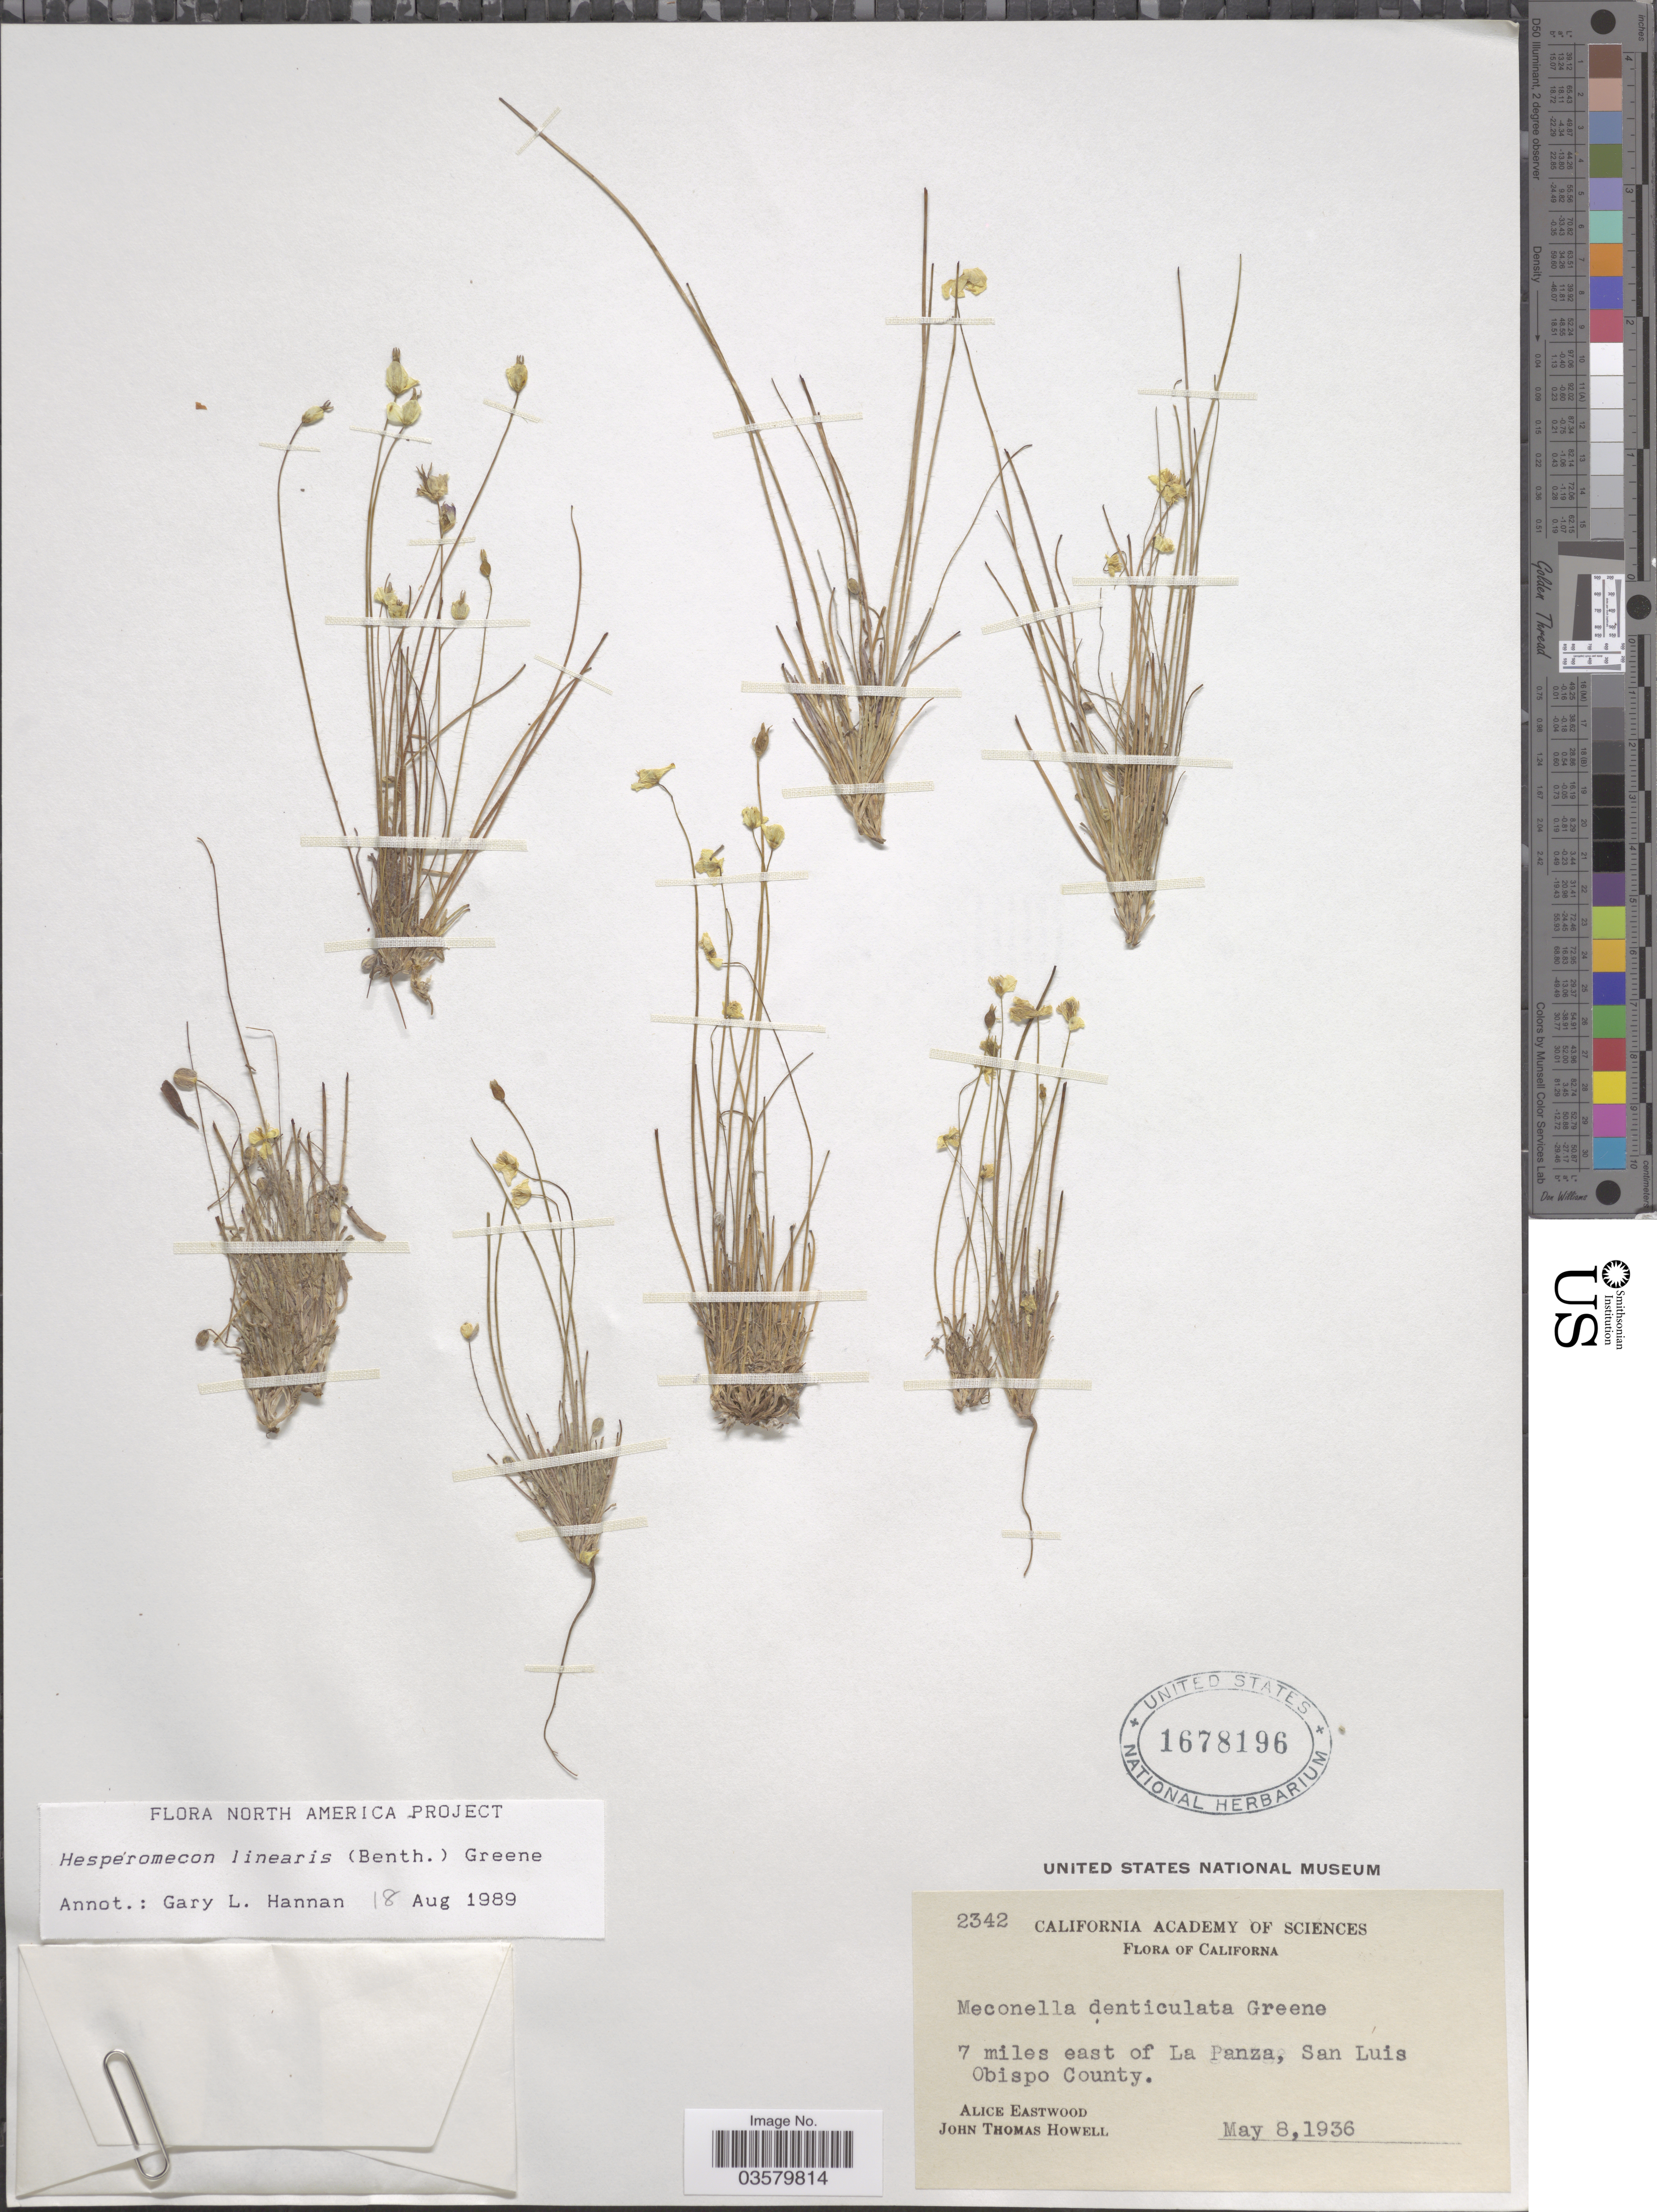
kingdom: Plantae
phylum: Tracheophyta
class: Magnoliopsida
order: Ranunculales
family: Papaveraceae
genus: Platystigma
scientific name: Platystigma lineare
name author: Benth.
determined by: Strong, M. T., (US), Smithsonian Institution - National Museum of Natural History (UNITED STATES)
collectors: A. Eastwood & J. T. Howell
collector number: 2342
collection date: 1936-05-08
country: United States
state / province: California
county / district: San Luis Obispo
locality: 7 miles east of La Panza, San Luis Obispo County.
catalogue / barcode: US 1678196